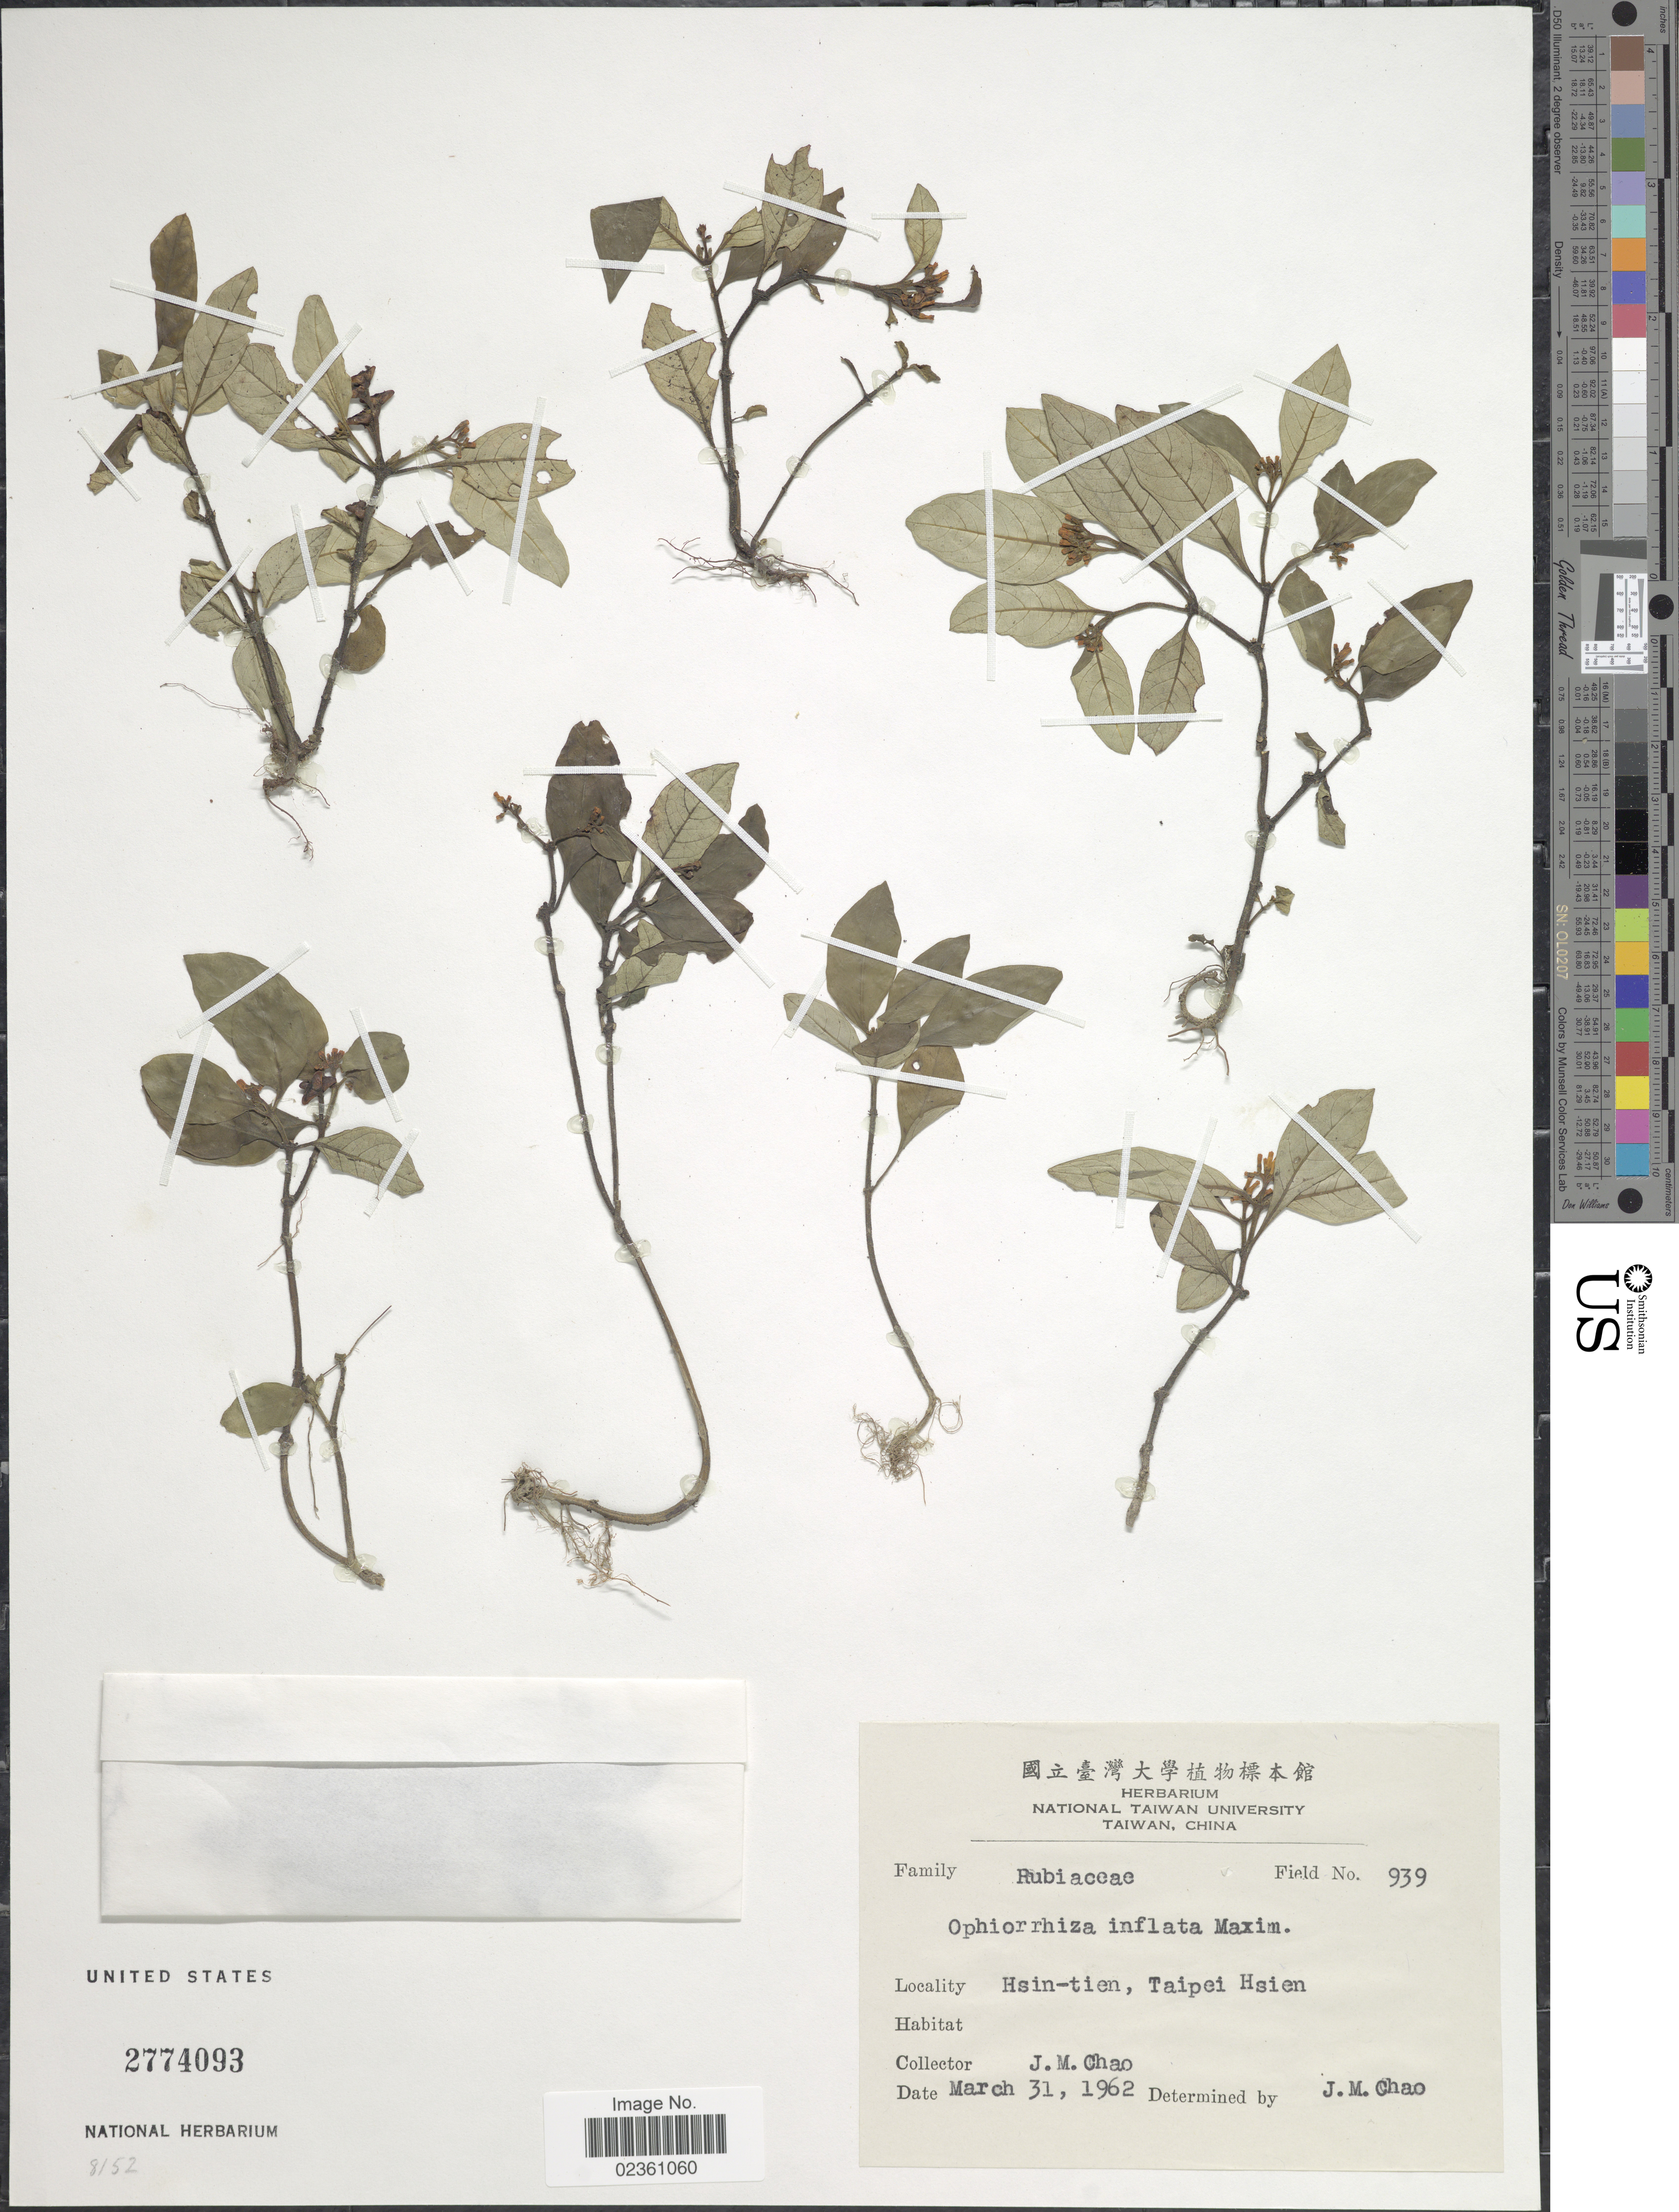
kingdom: Plantae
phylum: Tracheophyta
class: Magnoliopsida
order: Gentianales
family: Rubiaceae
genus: Ophiorrhiza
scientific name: Ophiorrhiza pumila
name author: Champ. ex Benth.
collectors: J. Chao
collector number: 939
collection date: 1962-03-31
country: Taiwan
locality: Hsin-tien, Taipei Hsien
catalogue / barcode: US 2774093